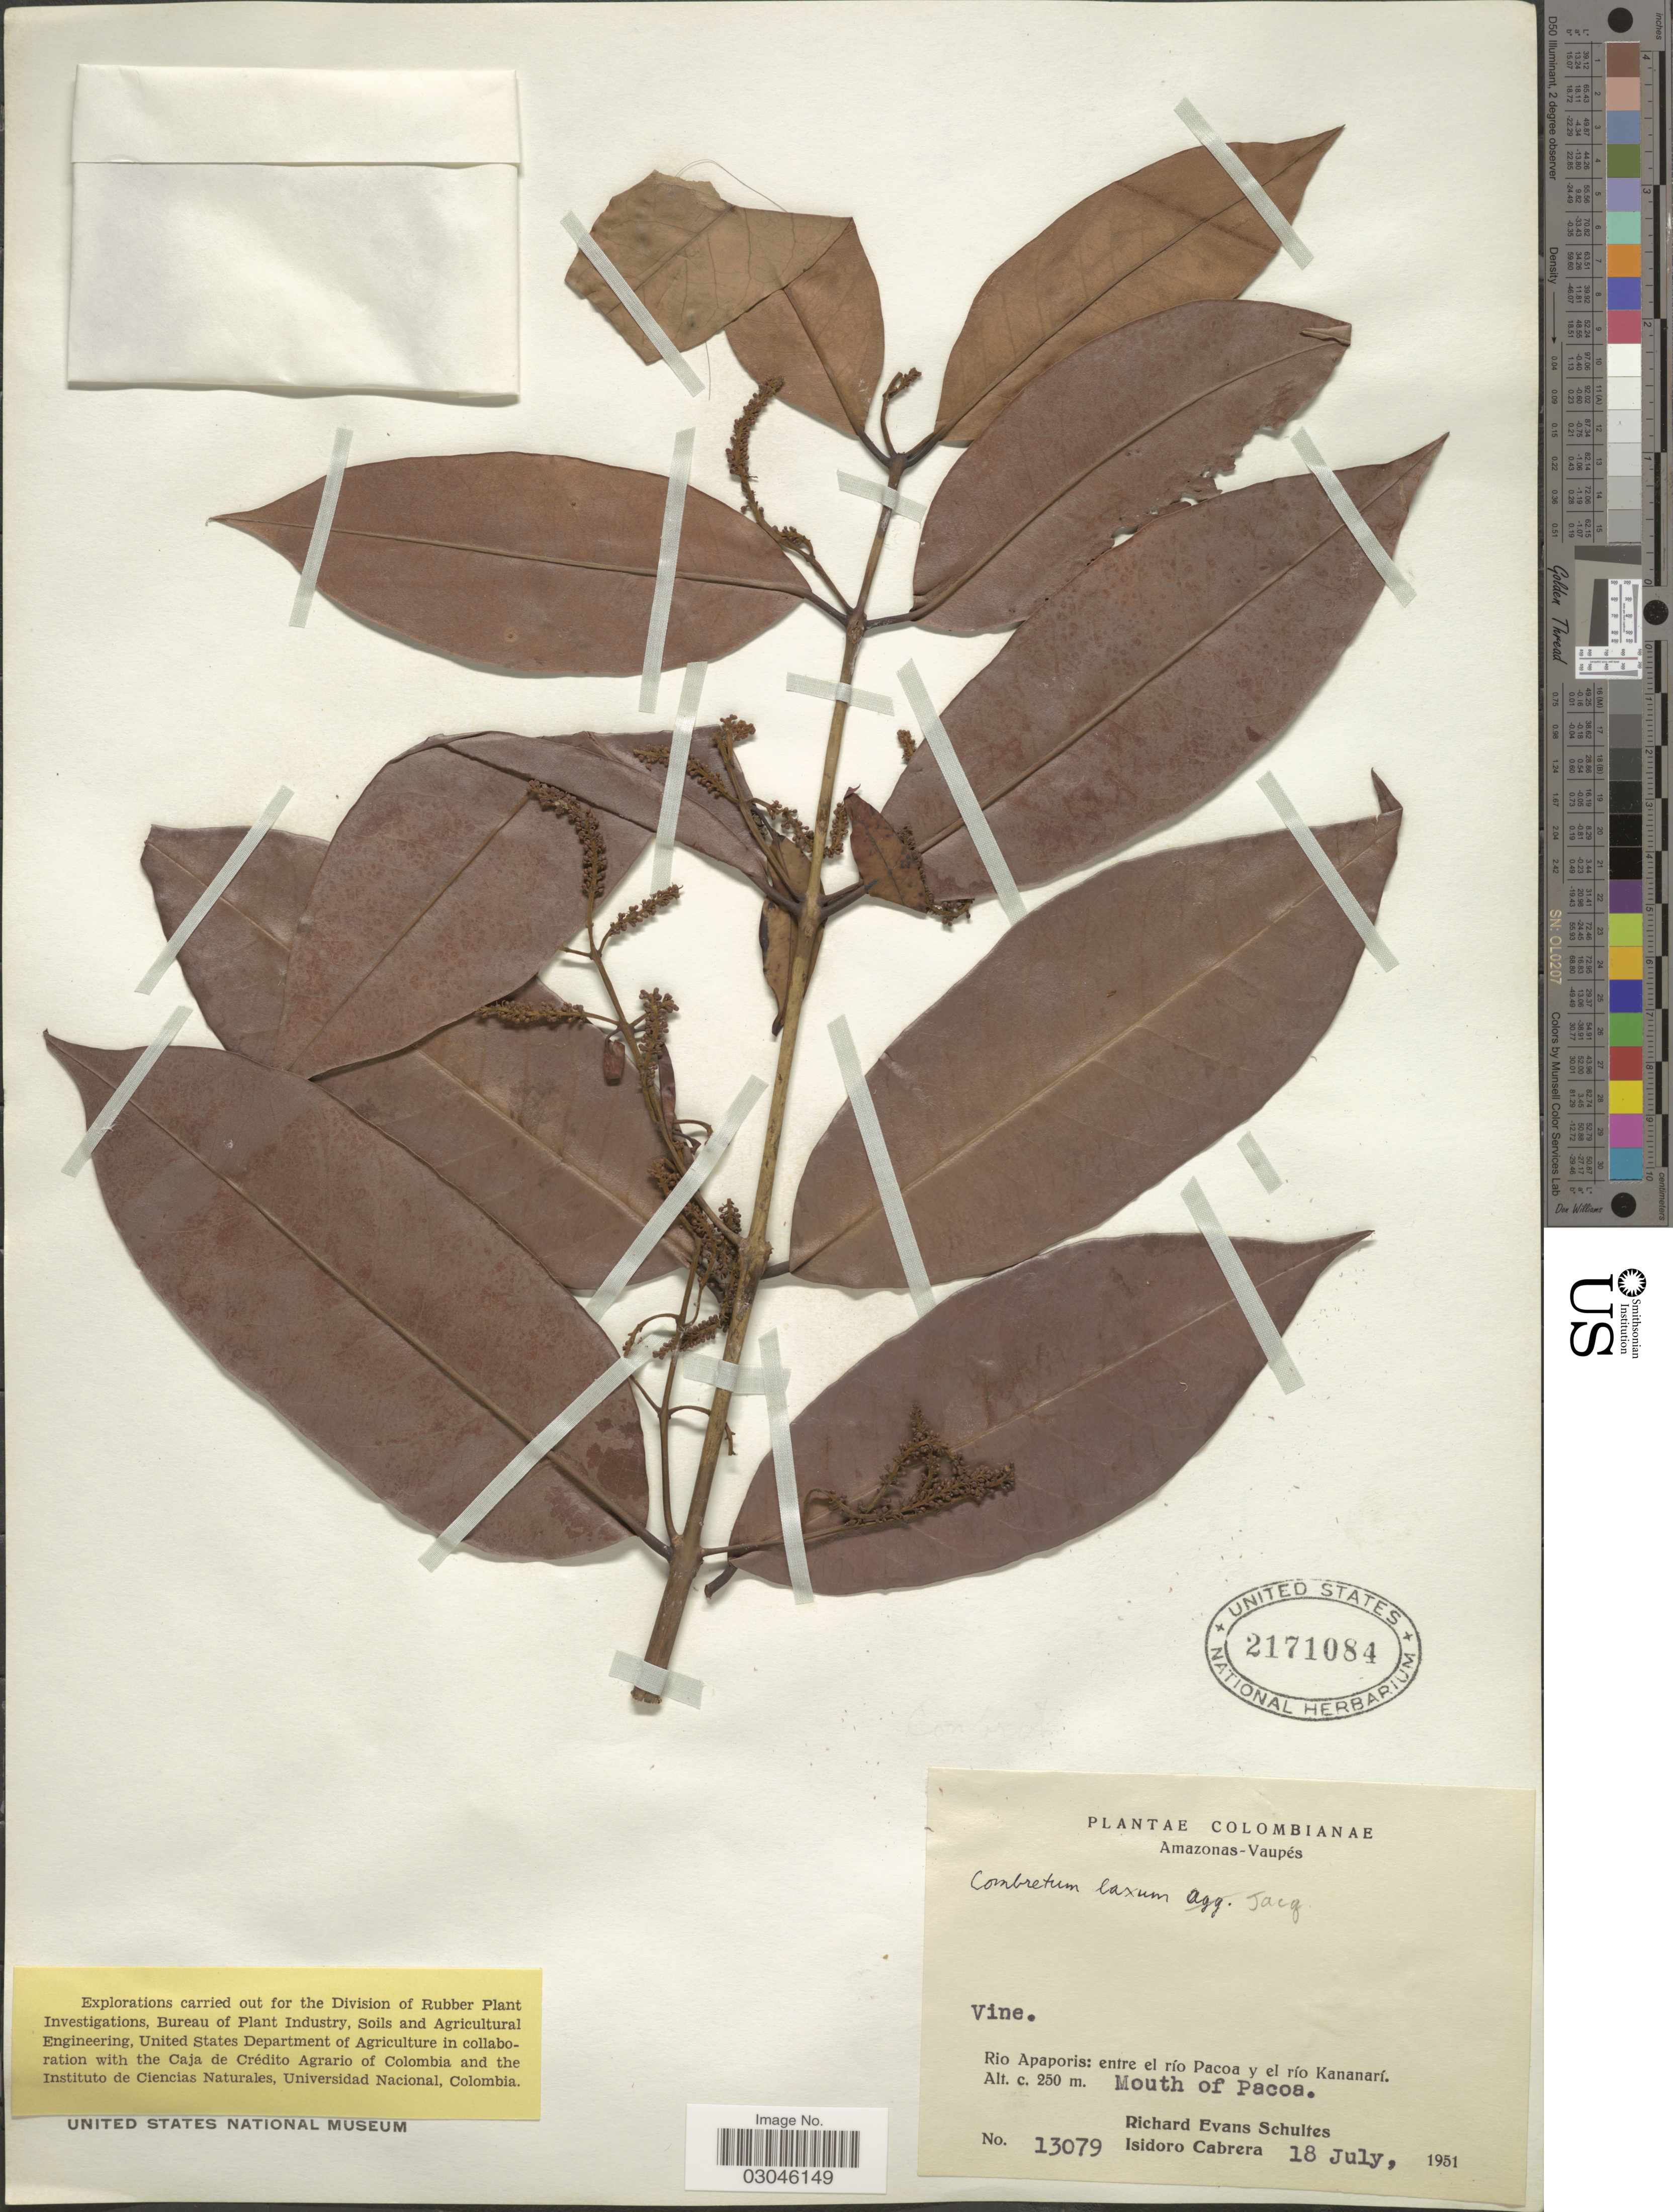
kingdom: Plantae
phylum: Tracheophyta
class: Magnoliopsida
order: Myrtales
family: Combretaceae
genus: Combretum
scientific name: Combretum laxum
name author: Jacq.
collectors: R. E. Schultes & I. Cabrera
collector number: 13079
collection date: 1951-07-18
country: Colombia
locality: Amazonas-Vaupés. Rio Apaporis: entre el río Pacoa y el río Kananarí. Mouth of Pacoa.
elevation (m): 250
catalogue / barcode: US 2171084